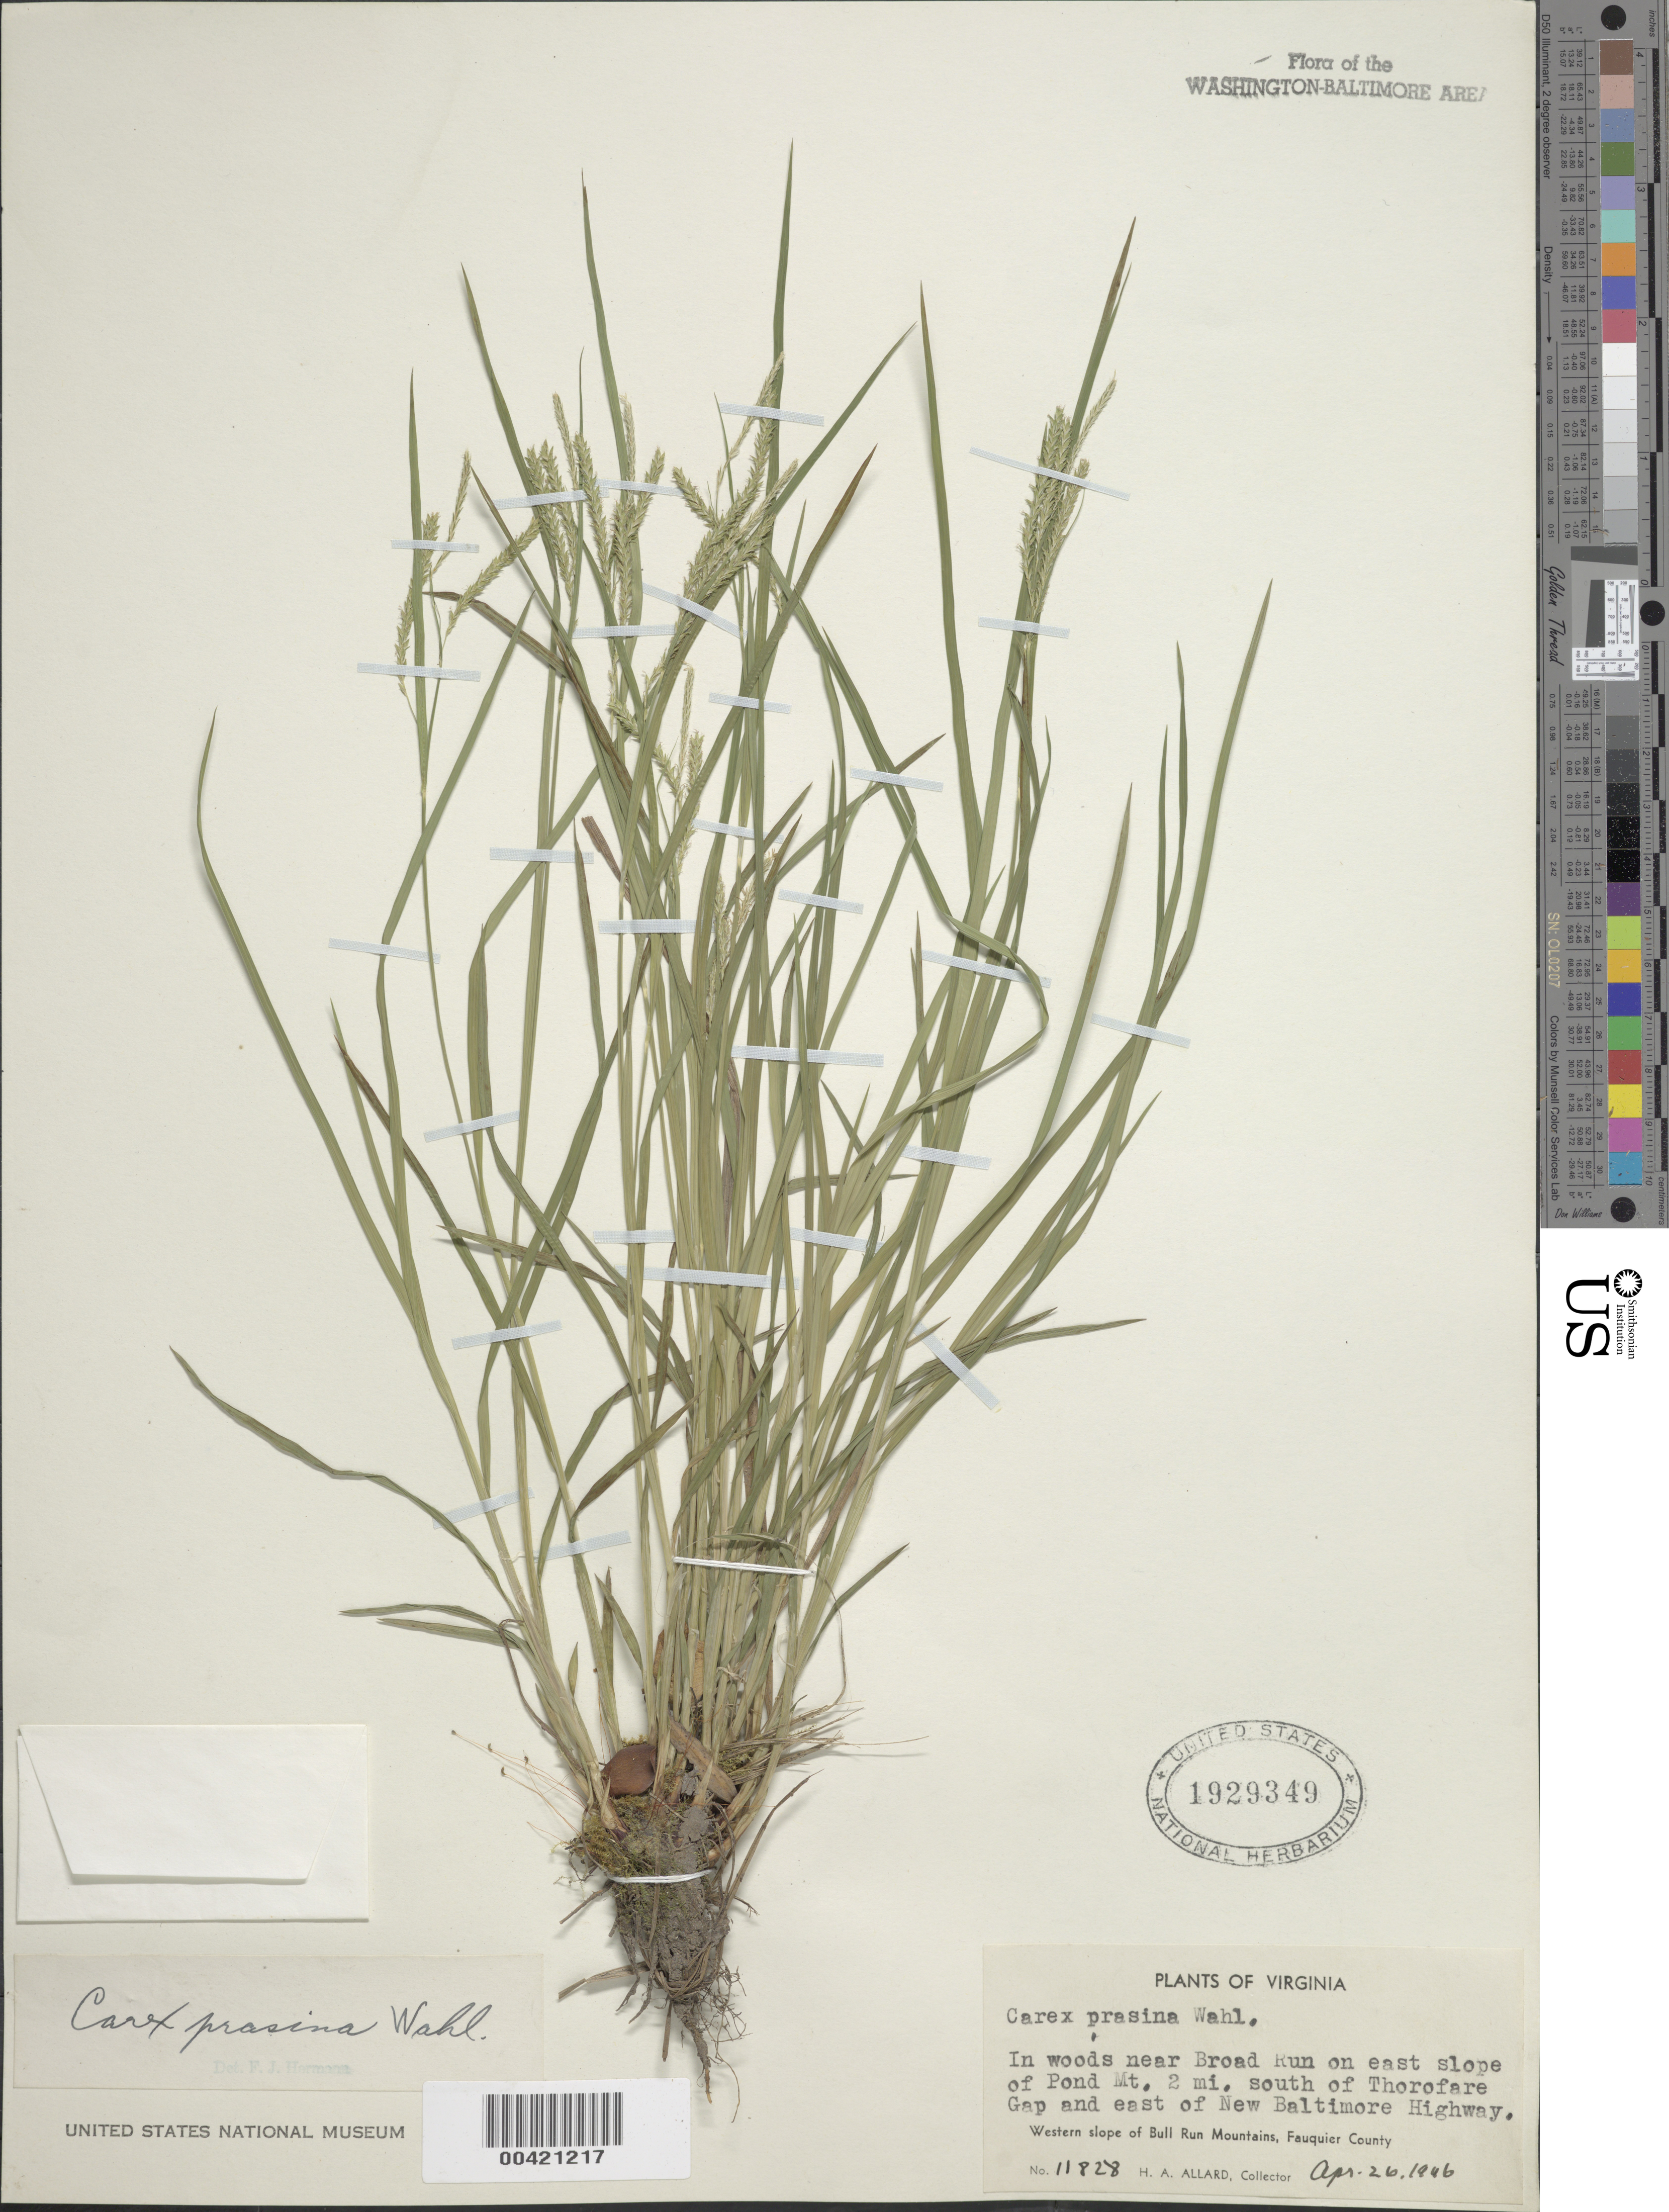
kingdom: Plantae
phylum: Tracheophyta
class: Liliopsida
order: Poales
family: Cyperaceae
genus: Carex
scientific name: Carex prasina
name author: Wahlenb.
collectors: H. A. Allard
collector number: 11828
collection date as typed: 26 Apr 1946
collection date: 1946-04-26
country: United States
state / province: Virginia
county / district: Fauquier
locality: Broad Run, south of Thorofare Gap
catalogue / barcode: US 1929349